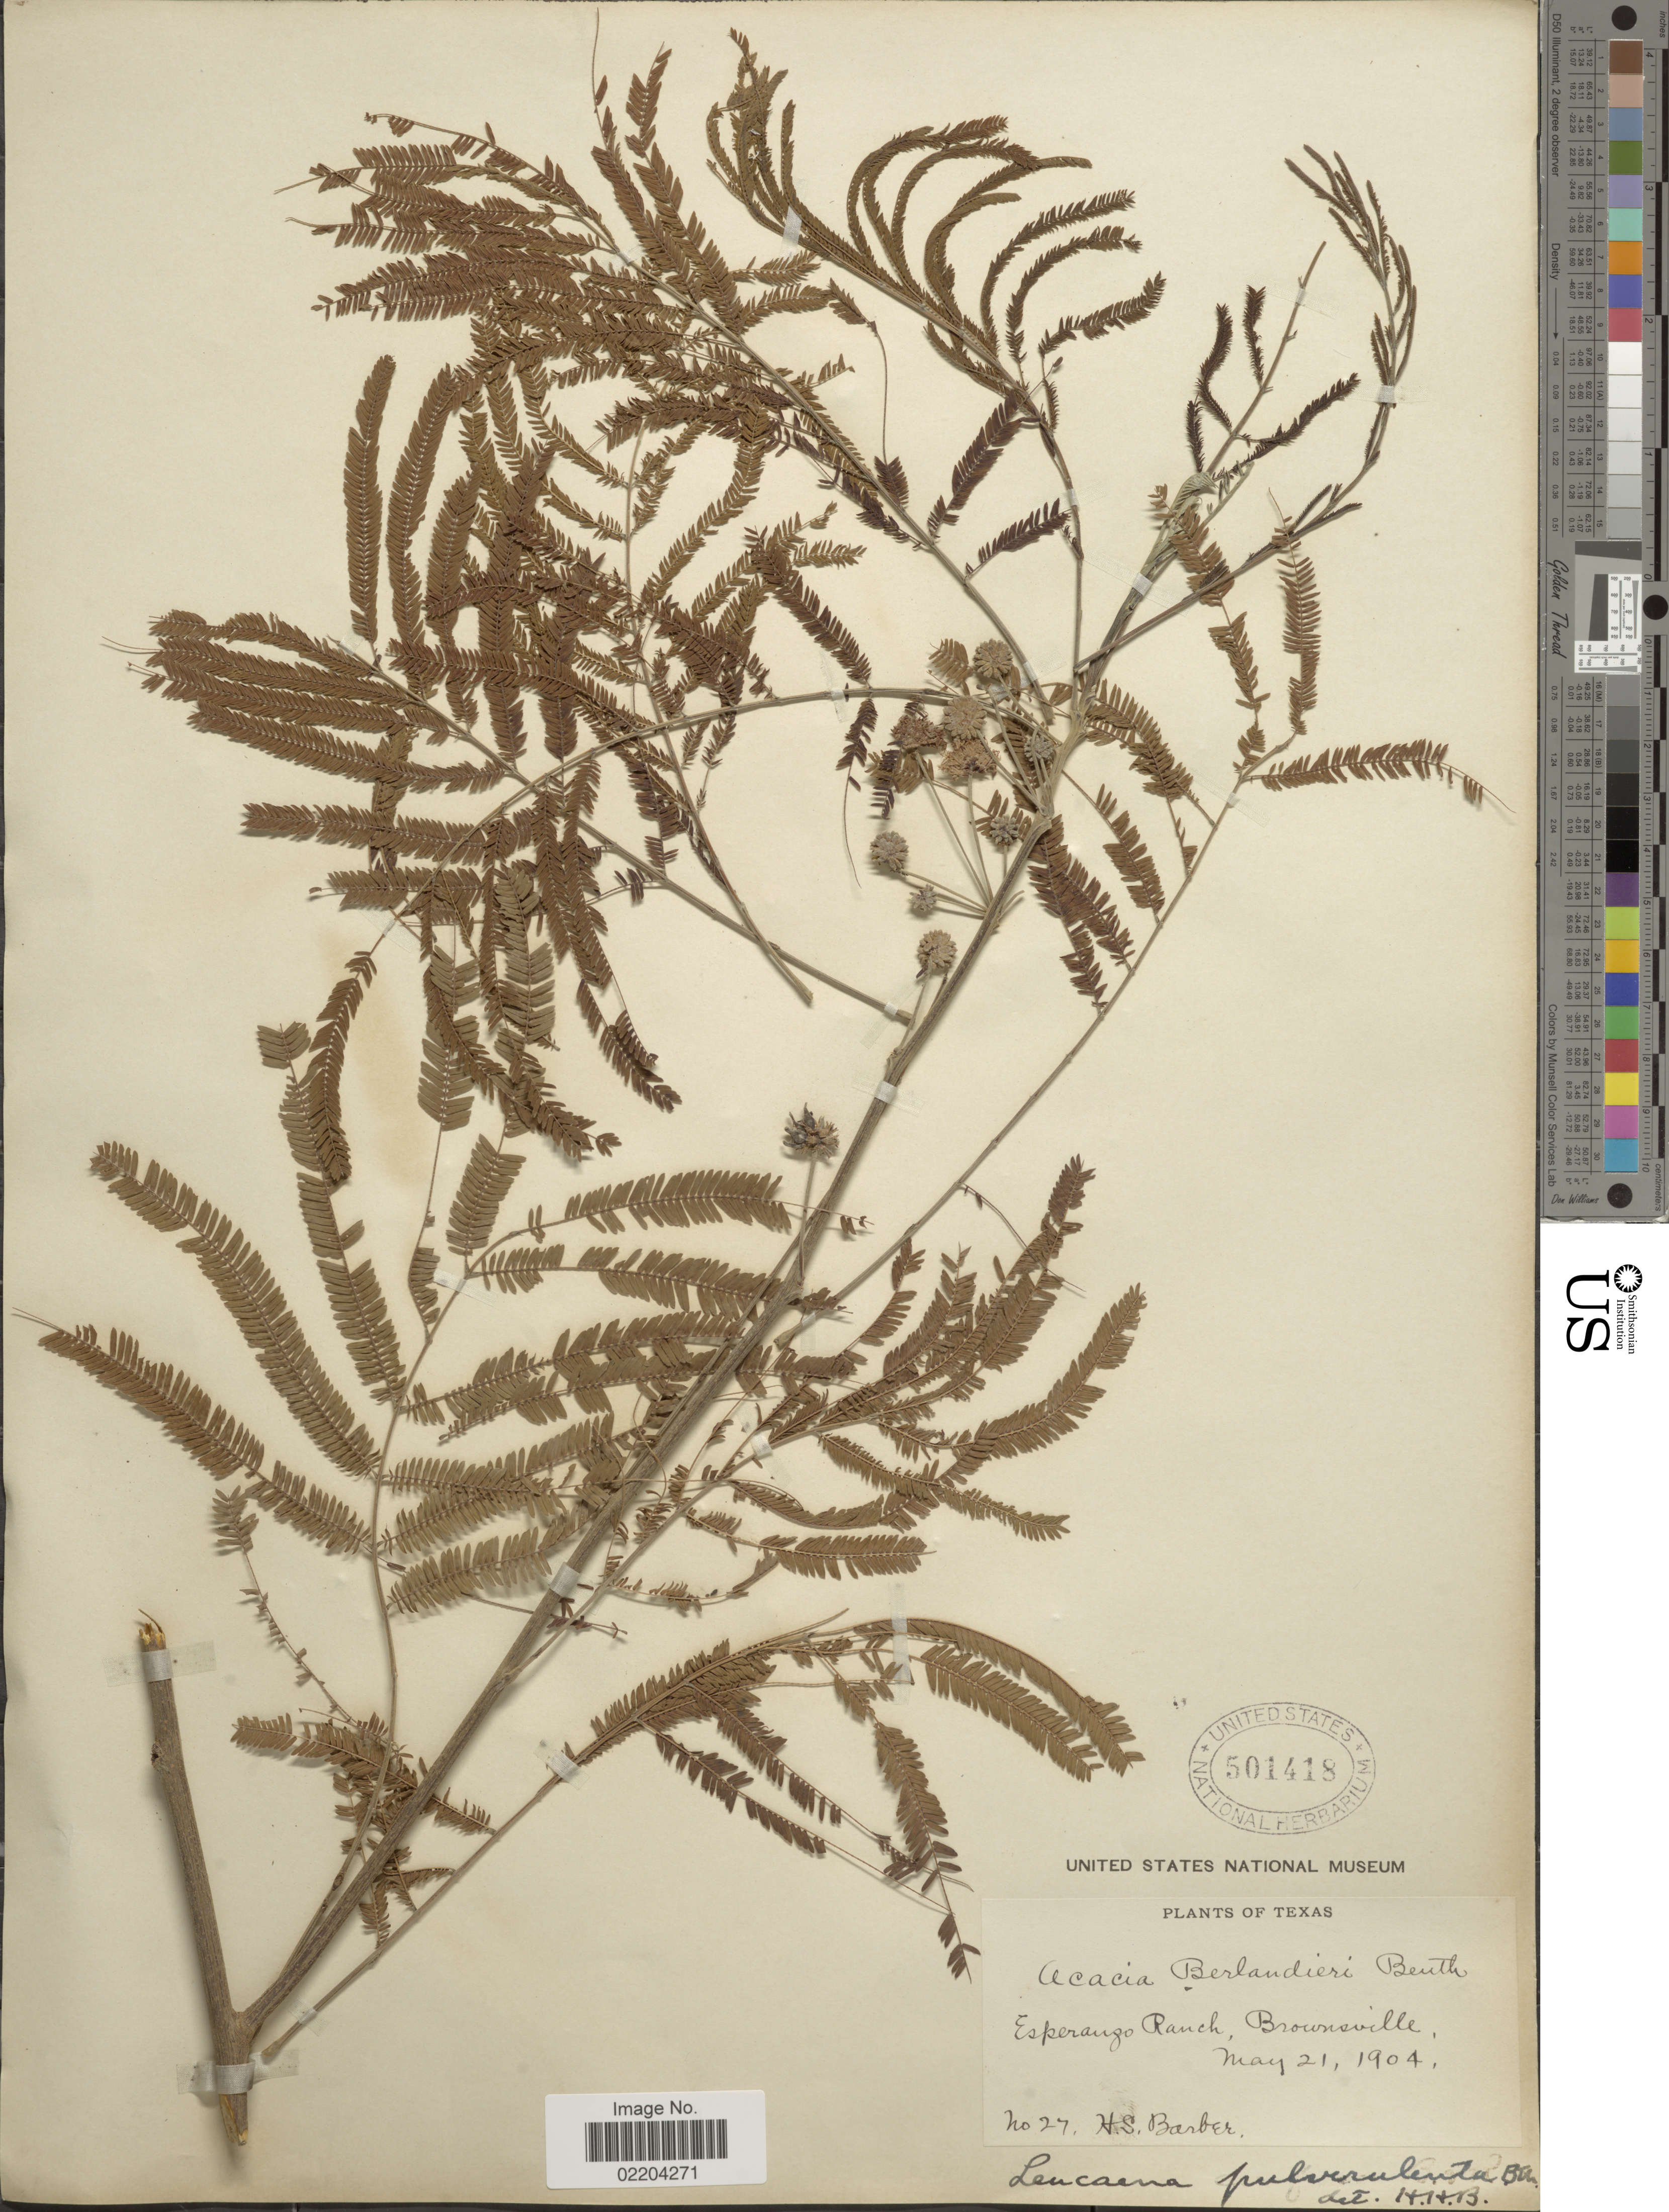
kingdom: Plantae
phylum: Tracheophyta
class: Magnoliopsida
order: Fabales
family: Fabaceae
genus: Leucaena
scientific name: Leucaena pulverulenta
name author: (Schltdl.) Benth.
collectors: H. Barber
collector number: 27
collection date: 1904-05-21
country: United States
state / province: Texas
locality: Texas. Esperanzo Ranch, Brownsville.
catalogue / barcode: US 501418